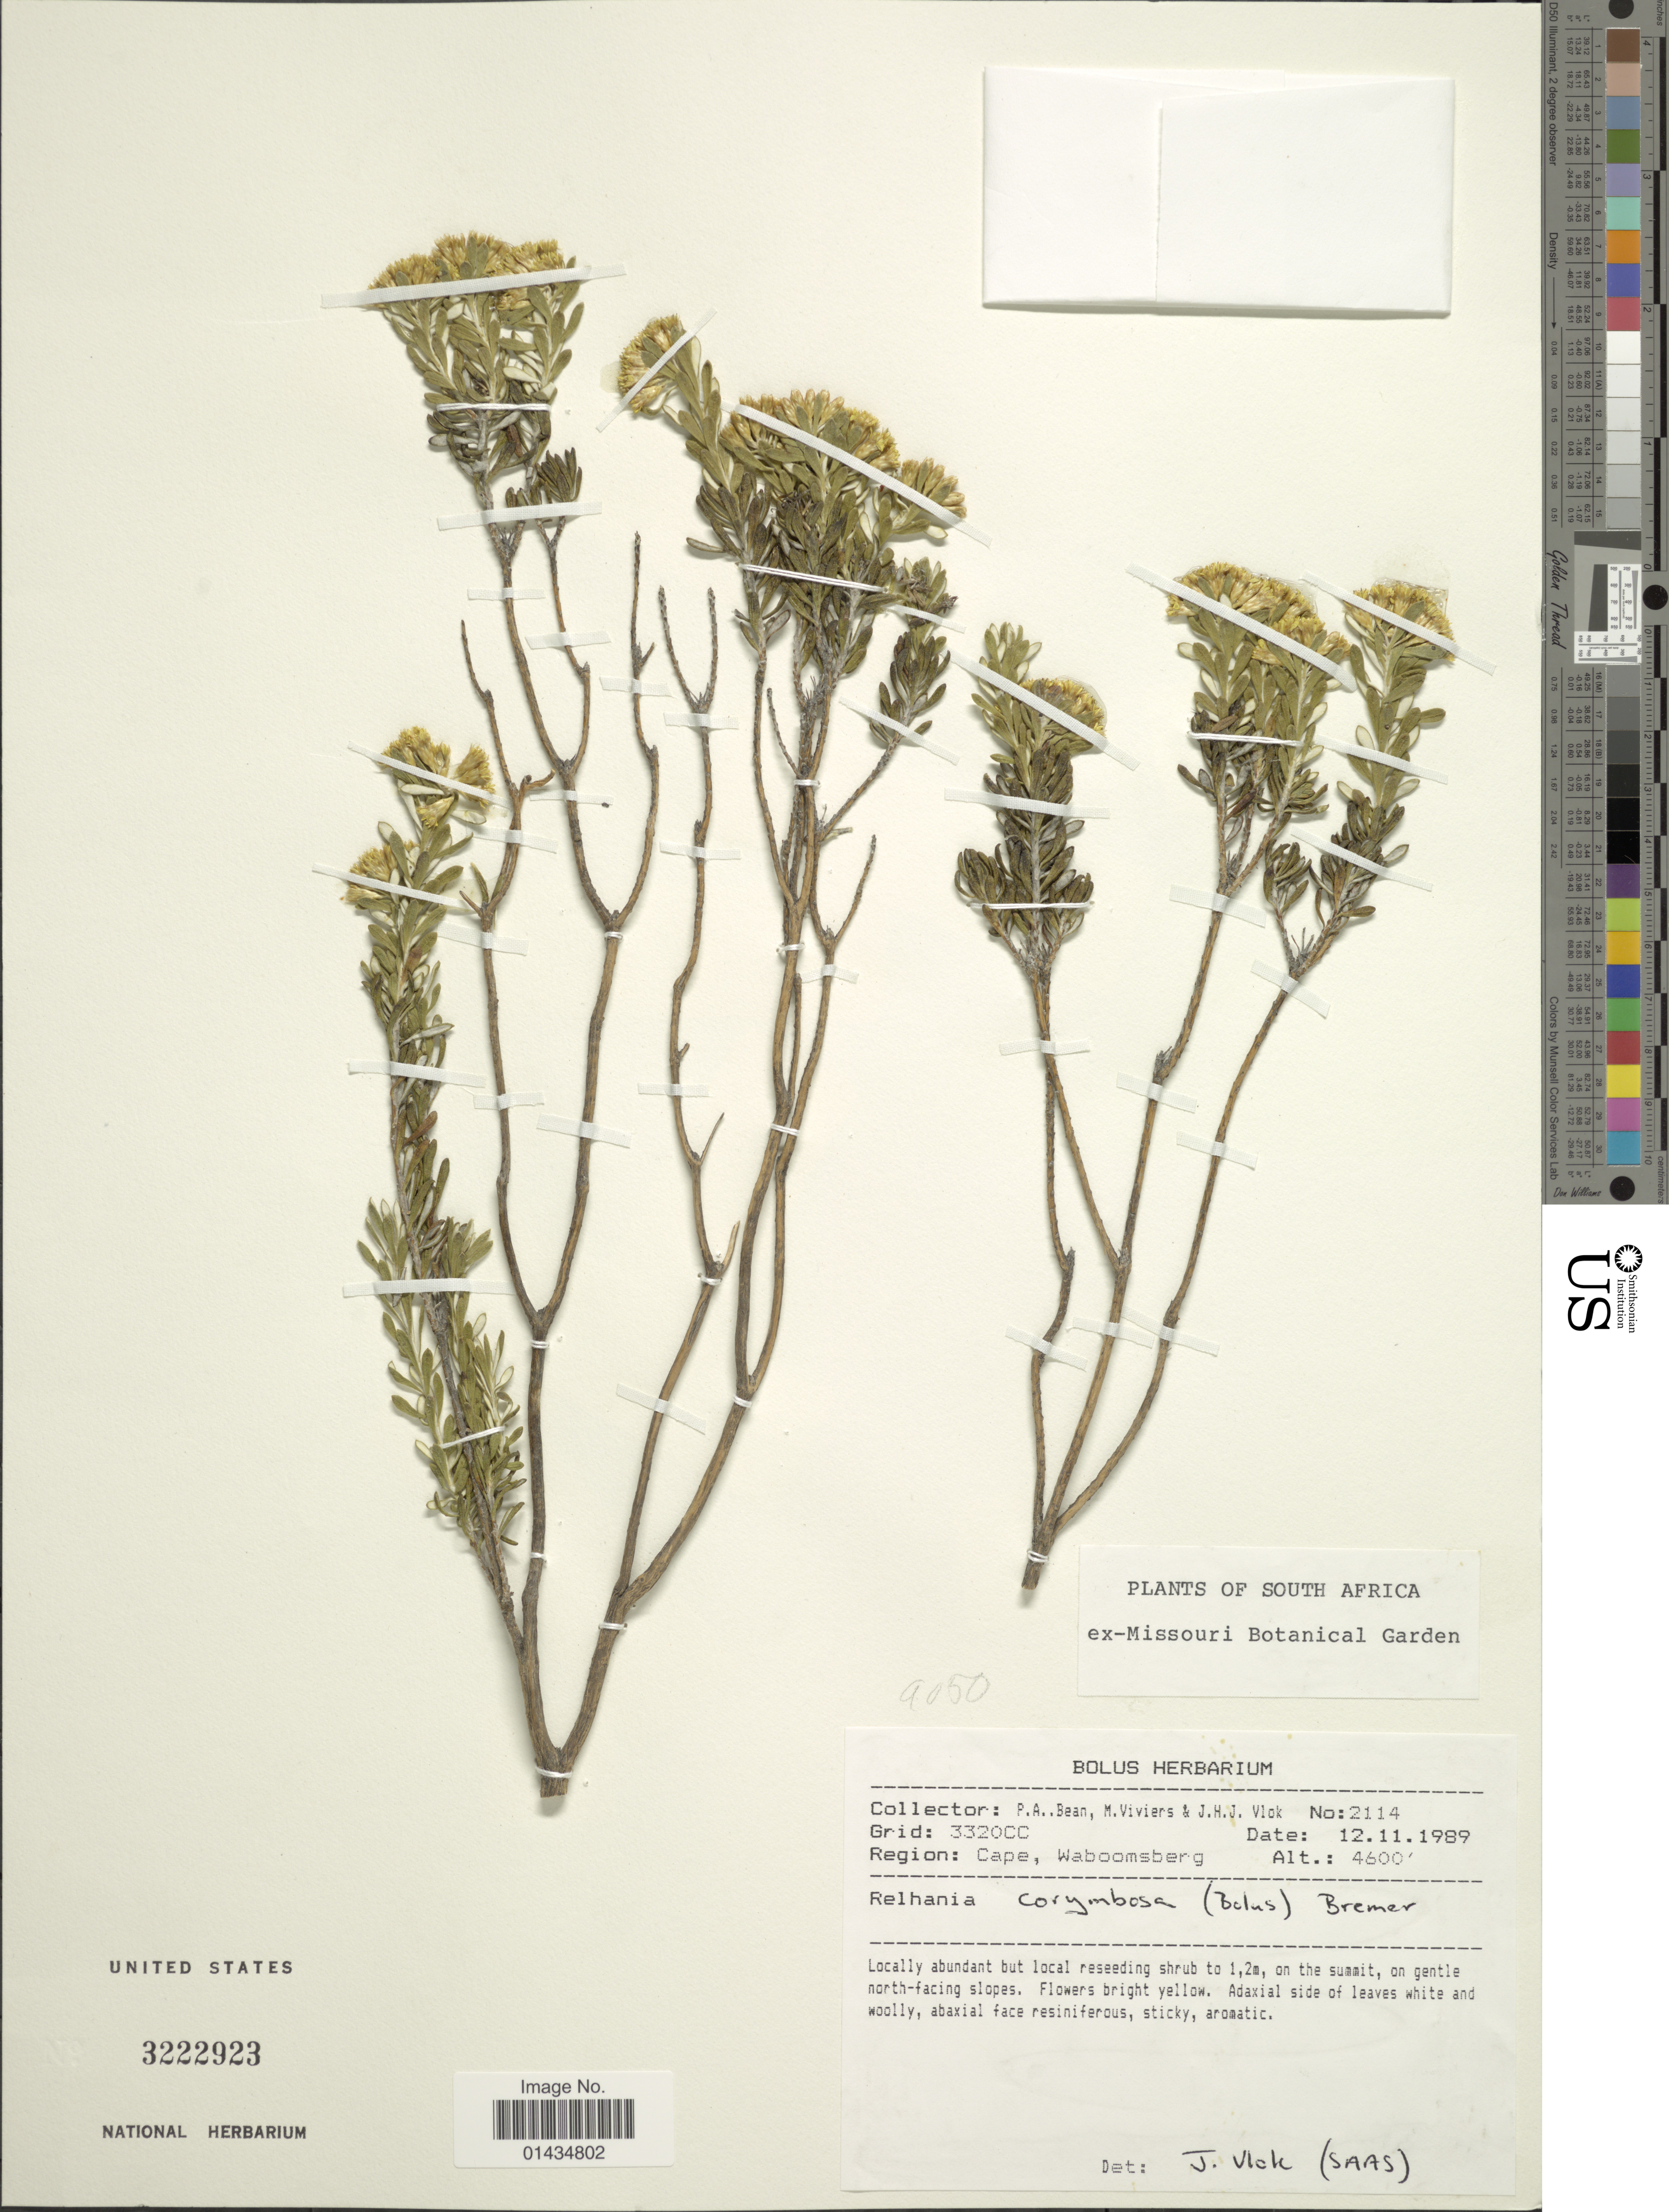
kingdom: Plantae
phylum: Tracheophyta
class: Magnoliopsida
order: Asterales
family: Asteraceae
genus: Relhania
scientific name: Relhania corymbosa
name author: (Bolus) K. Bremer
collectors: P. Bean, M. Viviers & J. H. J. Vlok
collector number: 2114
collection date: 1989-11-12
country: South Africa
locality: Cape, Waboomsberg, on gentle north-facing slope,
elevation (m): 1402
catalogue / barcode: US 3222923